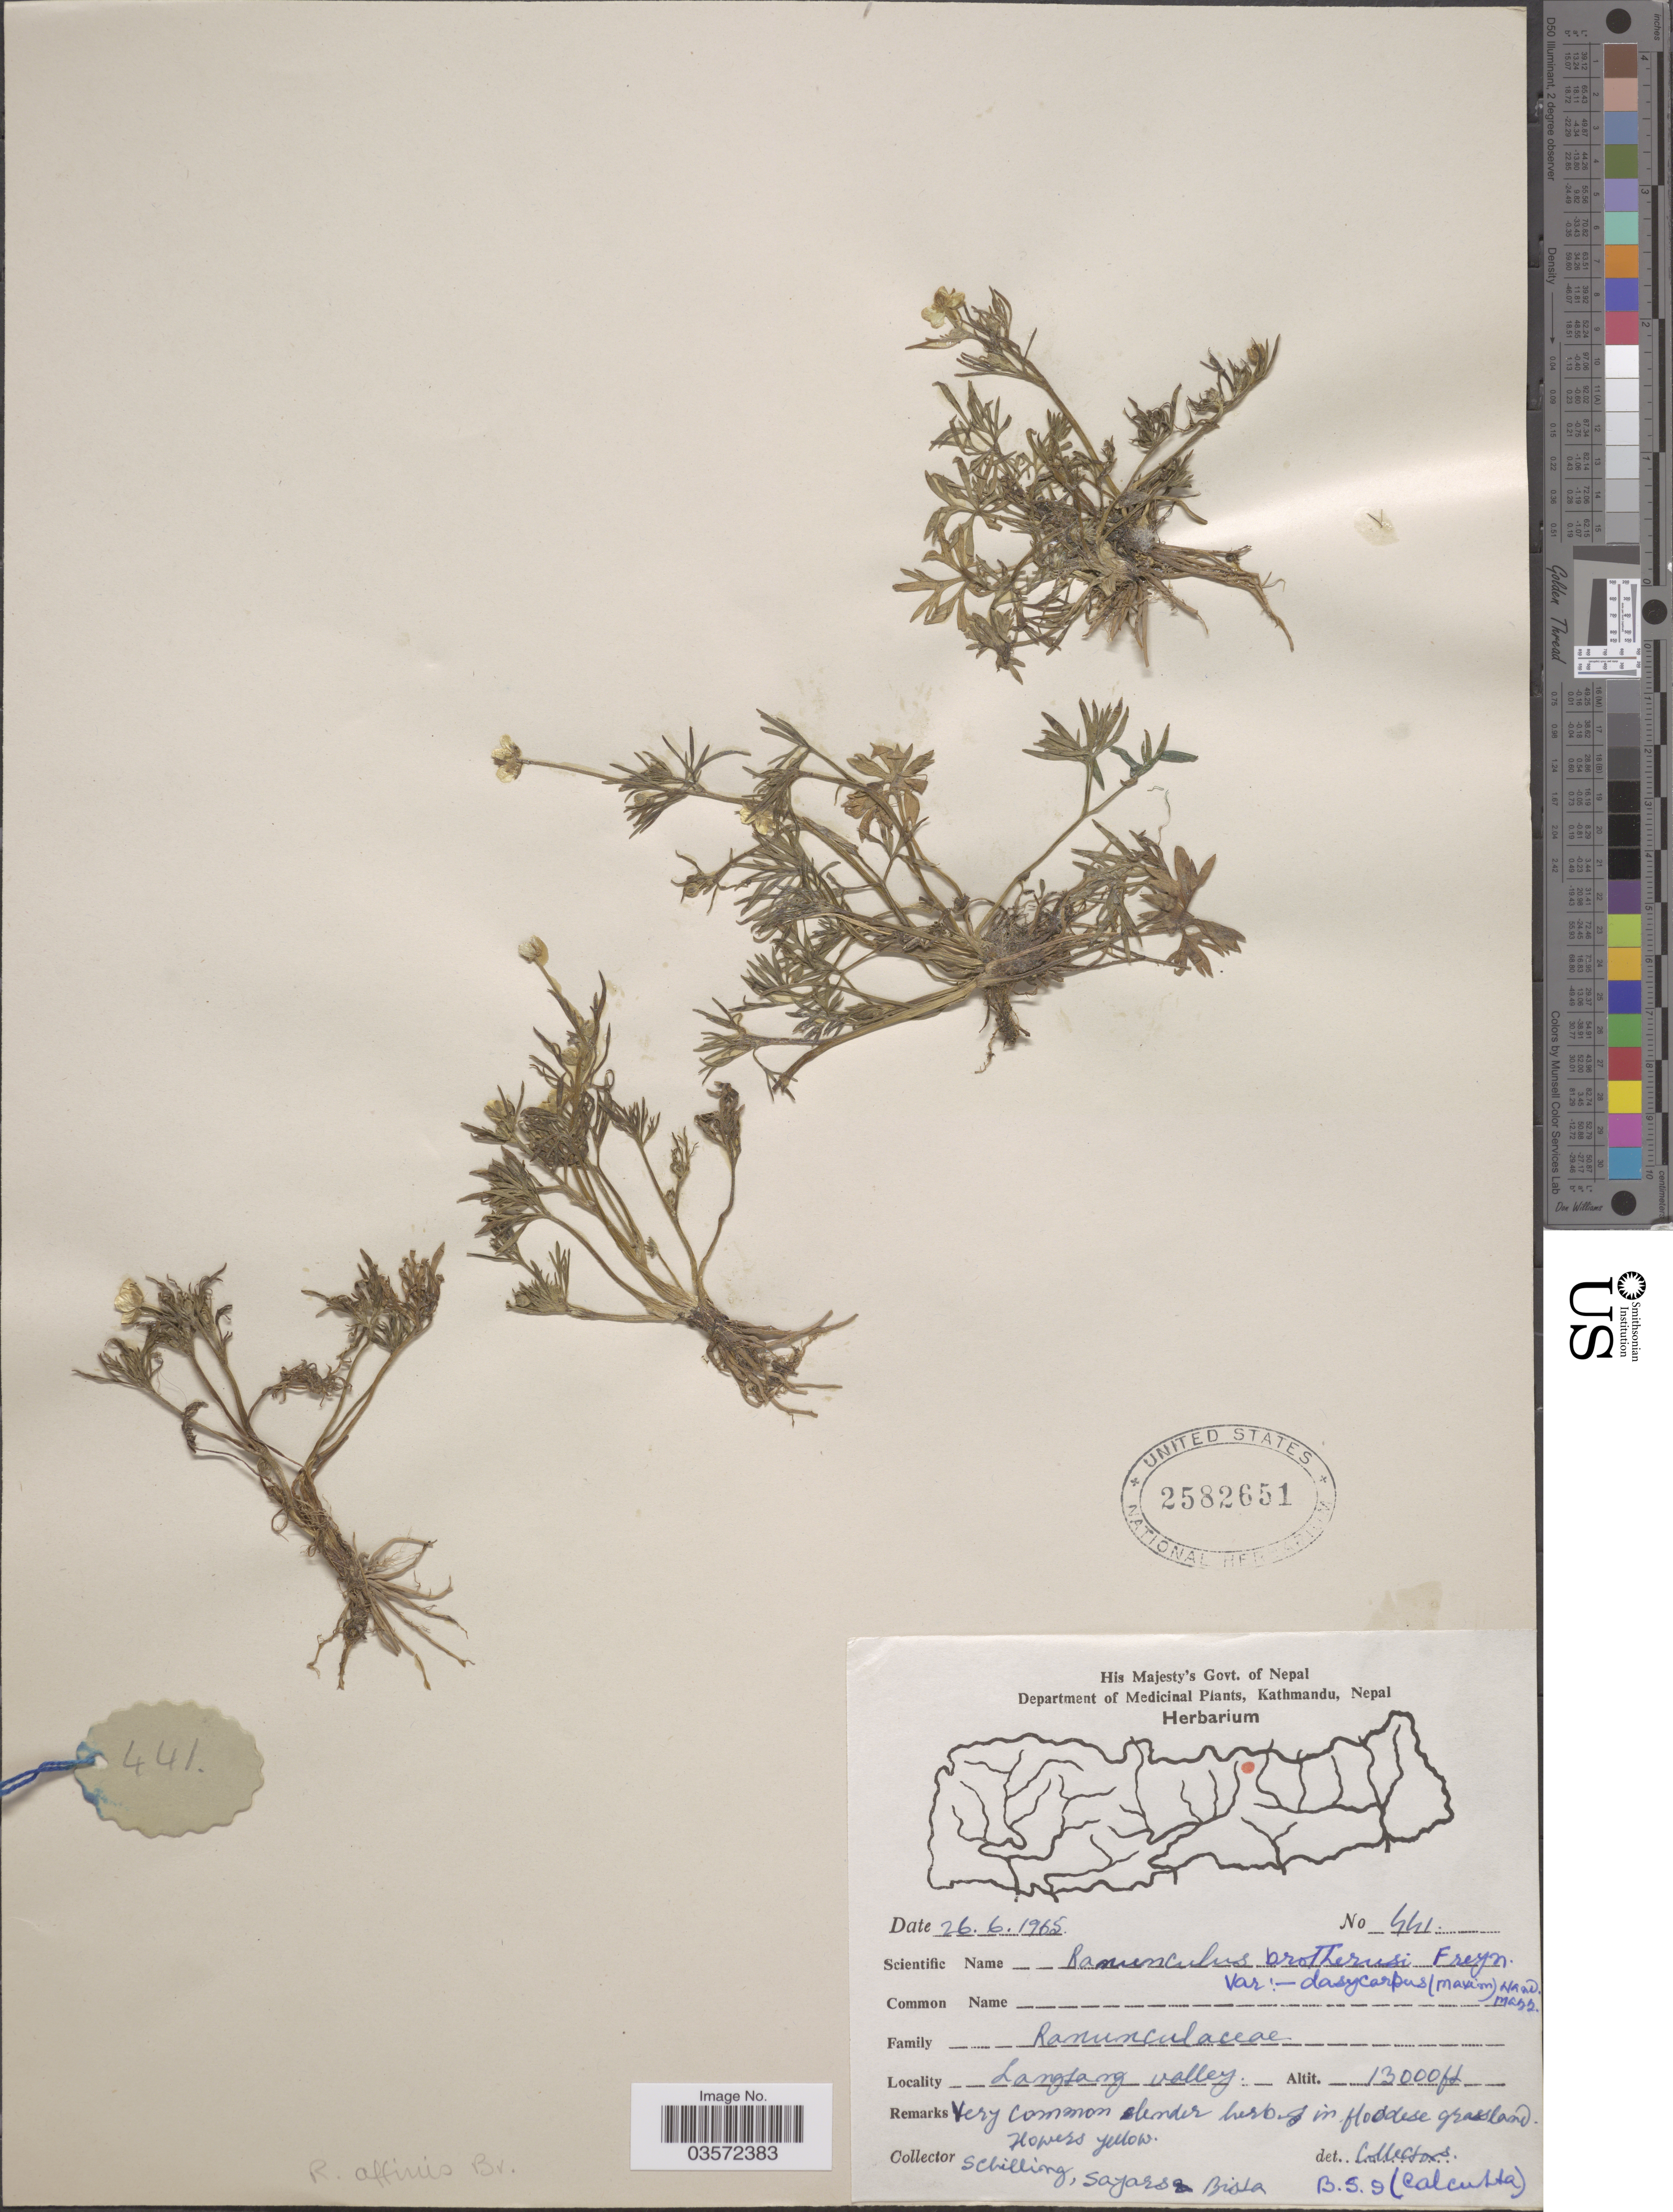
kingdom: Plantae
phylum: Tracheophyta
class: Magnoliopsida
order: Ranunculales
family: Ranunculaceae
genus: Ranunculus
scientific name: Ranunculus affinis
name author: R. Br.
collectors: Schilling, --, Sayars & -. Bista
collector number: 441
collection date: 1965-06-26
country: Nepal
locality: Langtang Valley.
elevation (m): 3962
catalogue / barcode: US 2582651